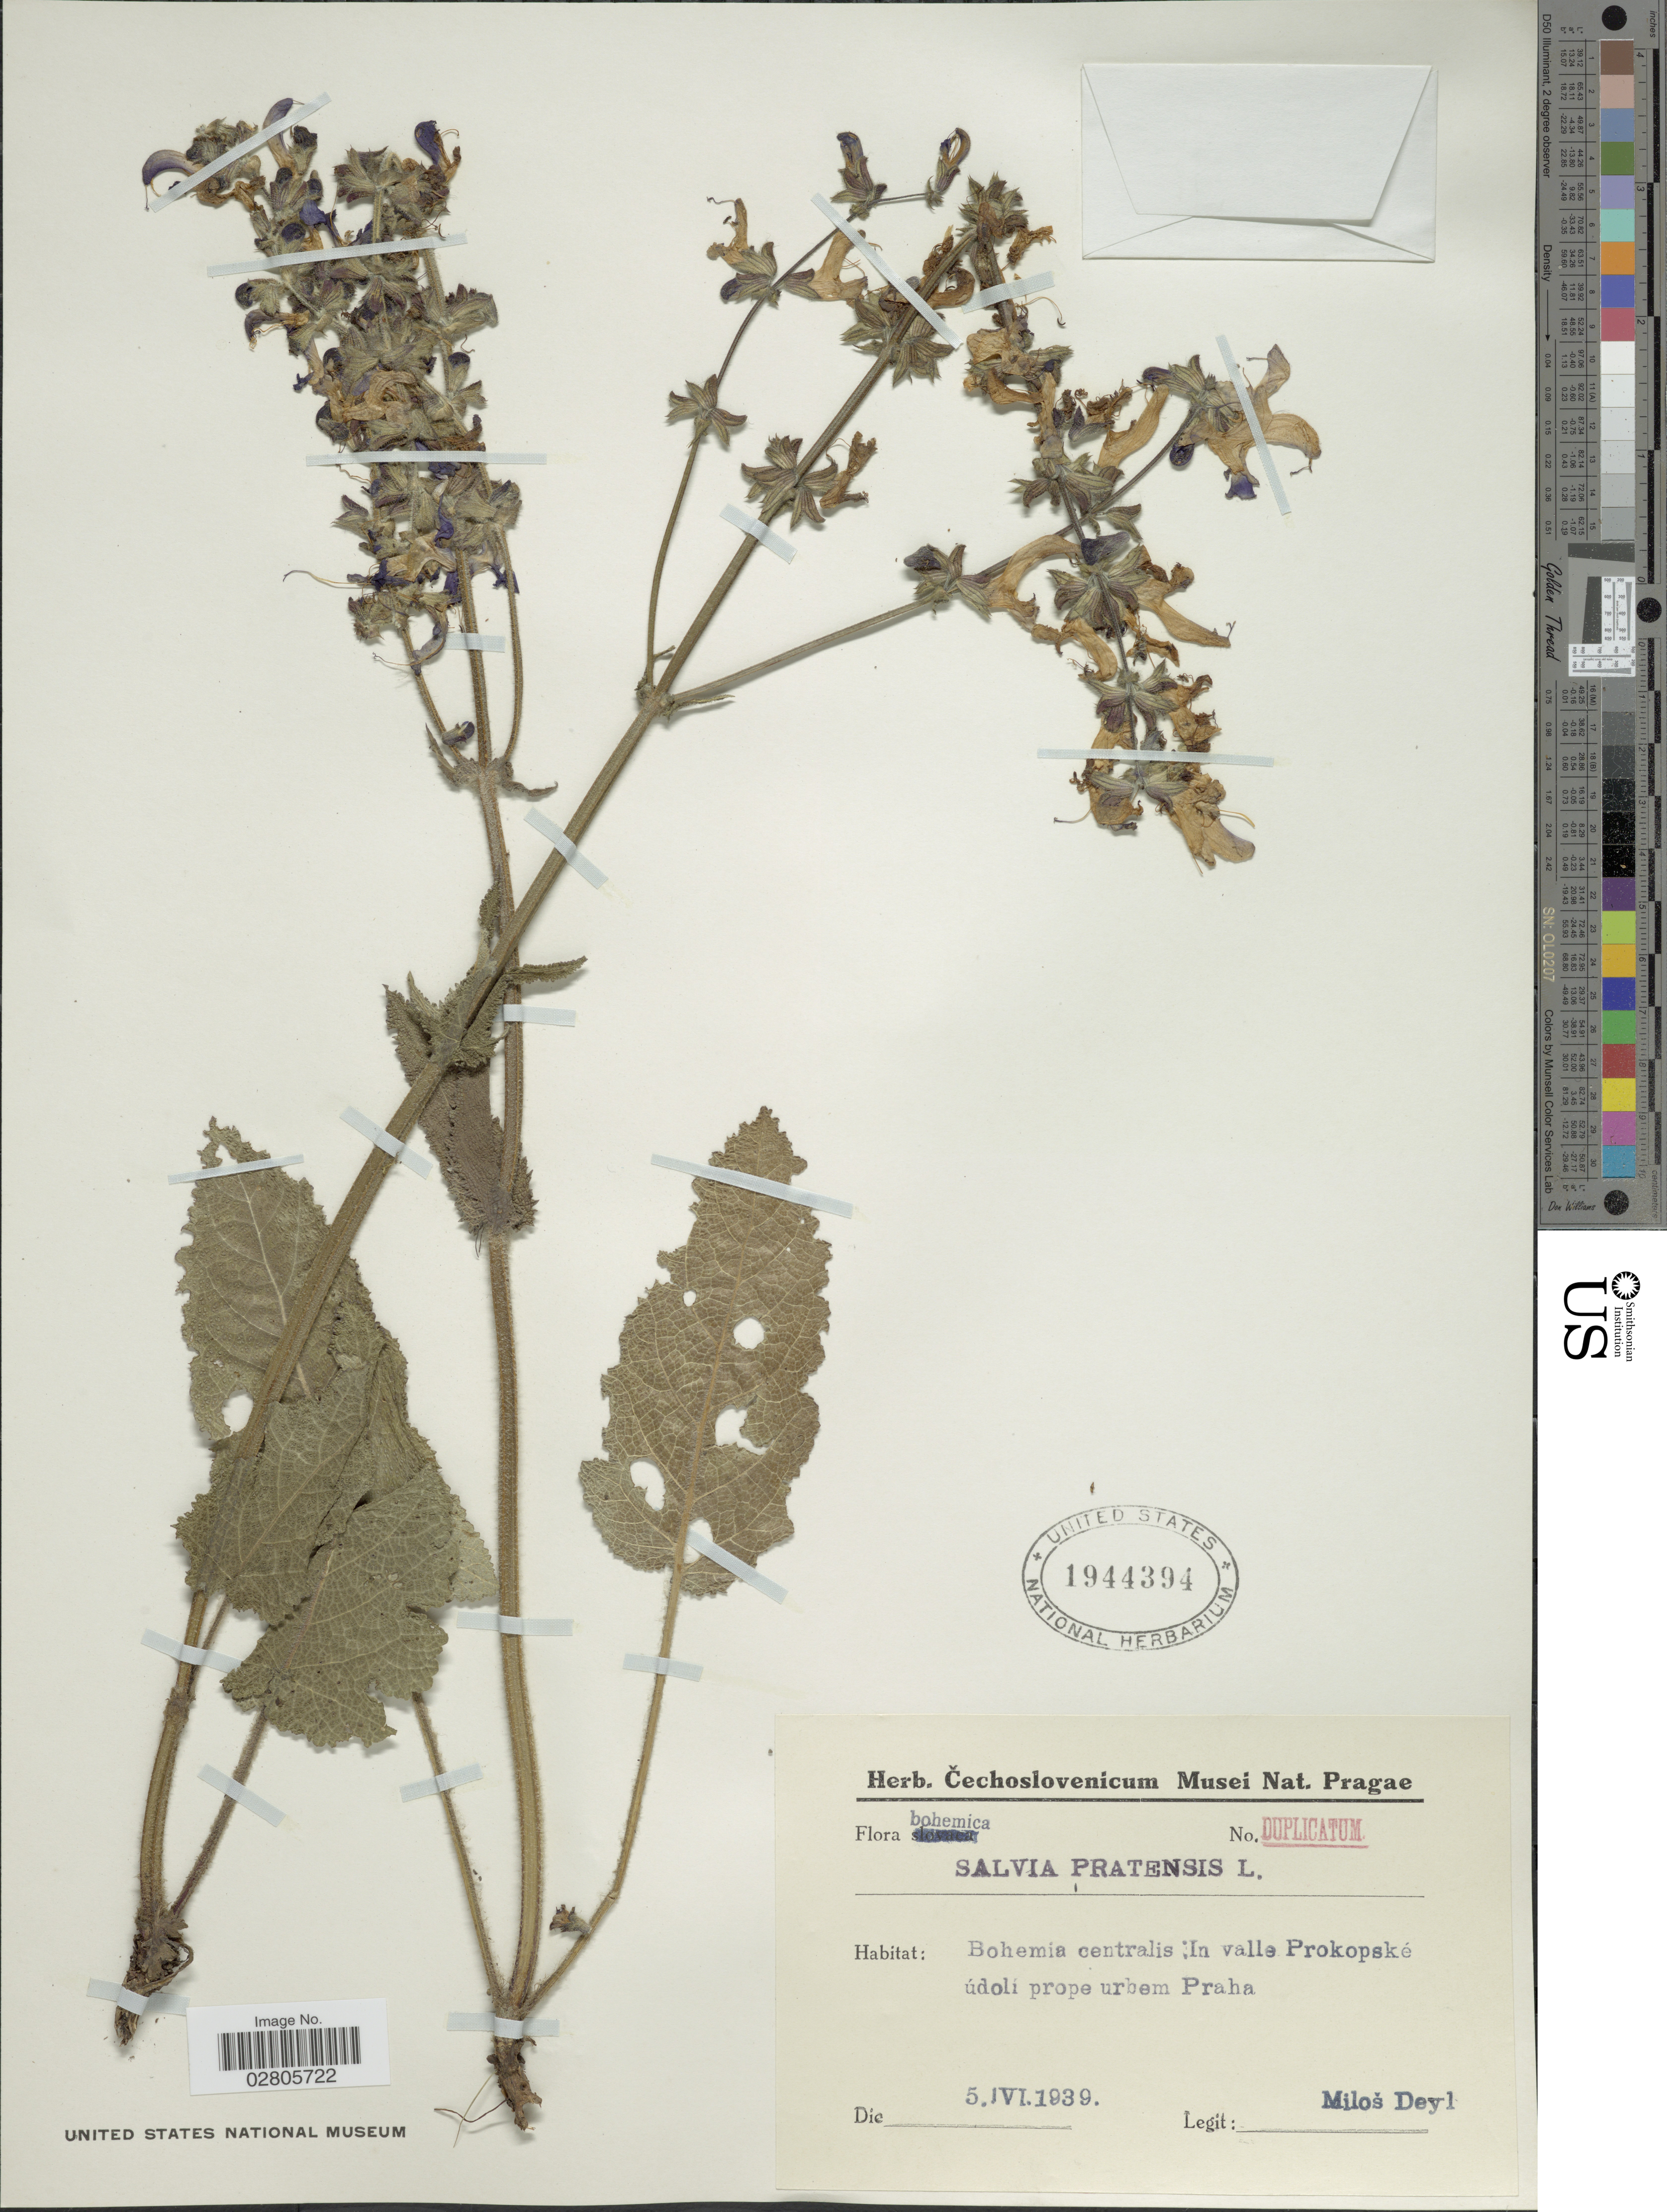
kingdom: Plantae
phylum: Tracheophyta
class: Magnoliopsida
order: Lamiales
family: Lamiaceae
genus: Salvia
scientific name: Salvia pratensis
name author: L.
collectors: M. Deyl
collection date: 1939-06-05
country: Czechia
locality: Bohemia centralis: In valle Prokopské úndoli prope urbem Praha.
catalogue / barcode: US 1944394